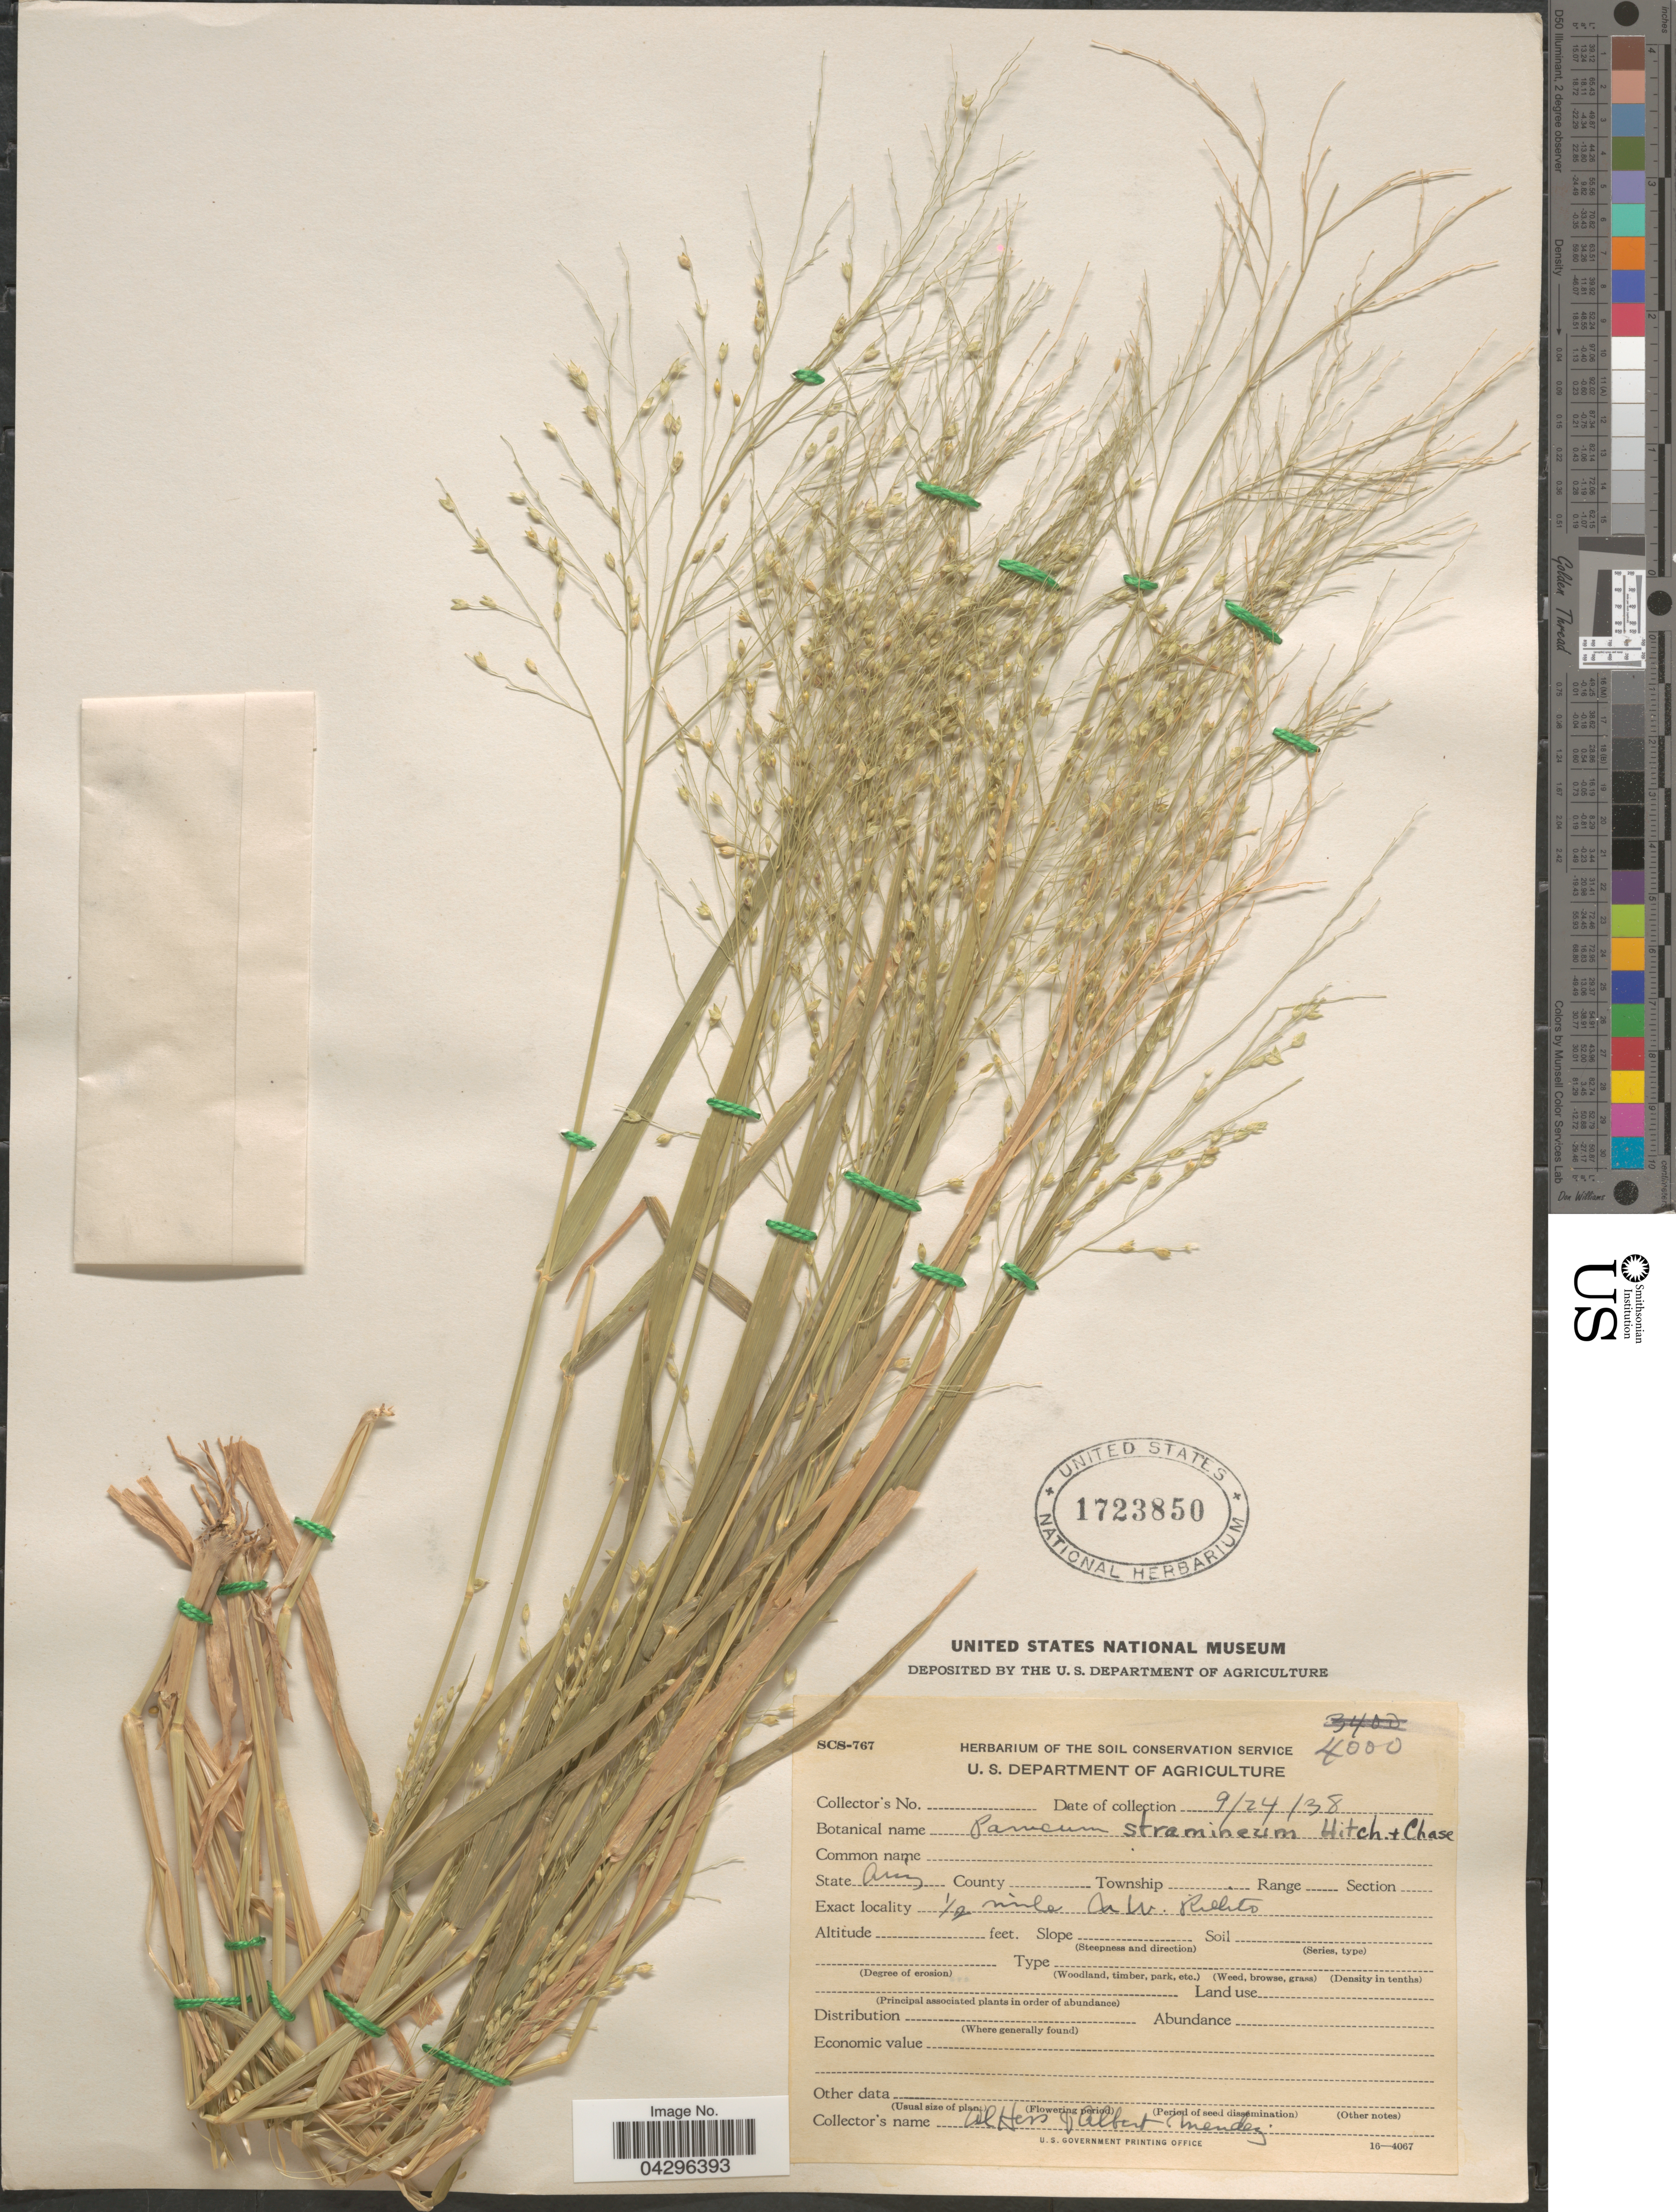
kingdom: Plantae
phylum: Tracheophyta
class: Liliopsida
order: Poales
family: Poaceae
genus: Panicum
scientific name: Panicum stramineum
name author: Hitchc. & Chase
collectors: A. Mendez & A. Mendez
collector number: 4000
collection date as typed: Transcribed d/m/y: 24/9/38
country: United States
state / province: Arizona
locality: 1/2 mile N.W. Rillito.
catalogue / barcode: US 1723850